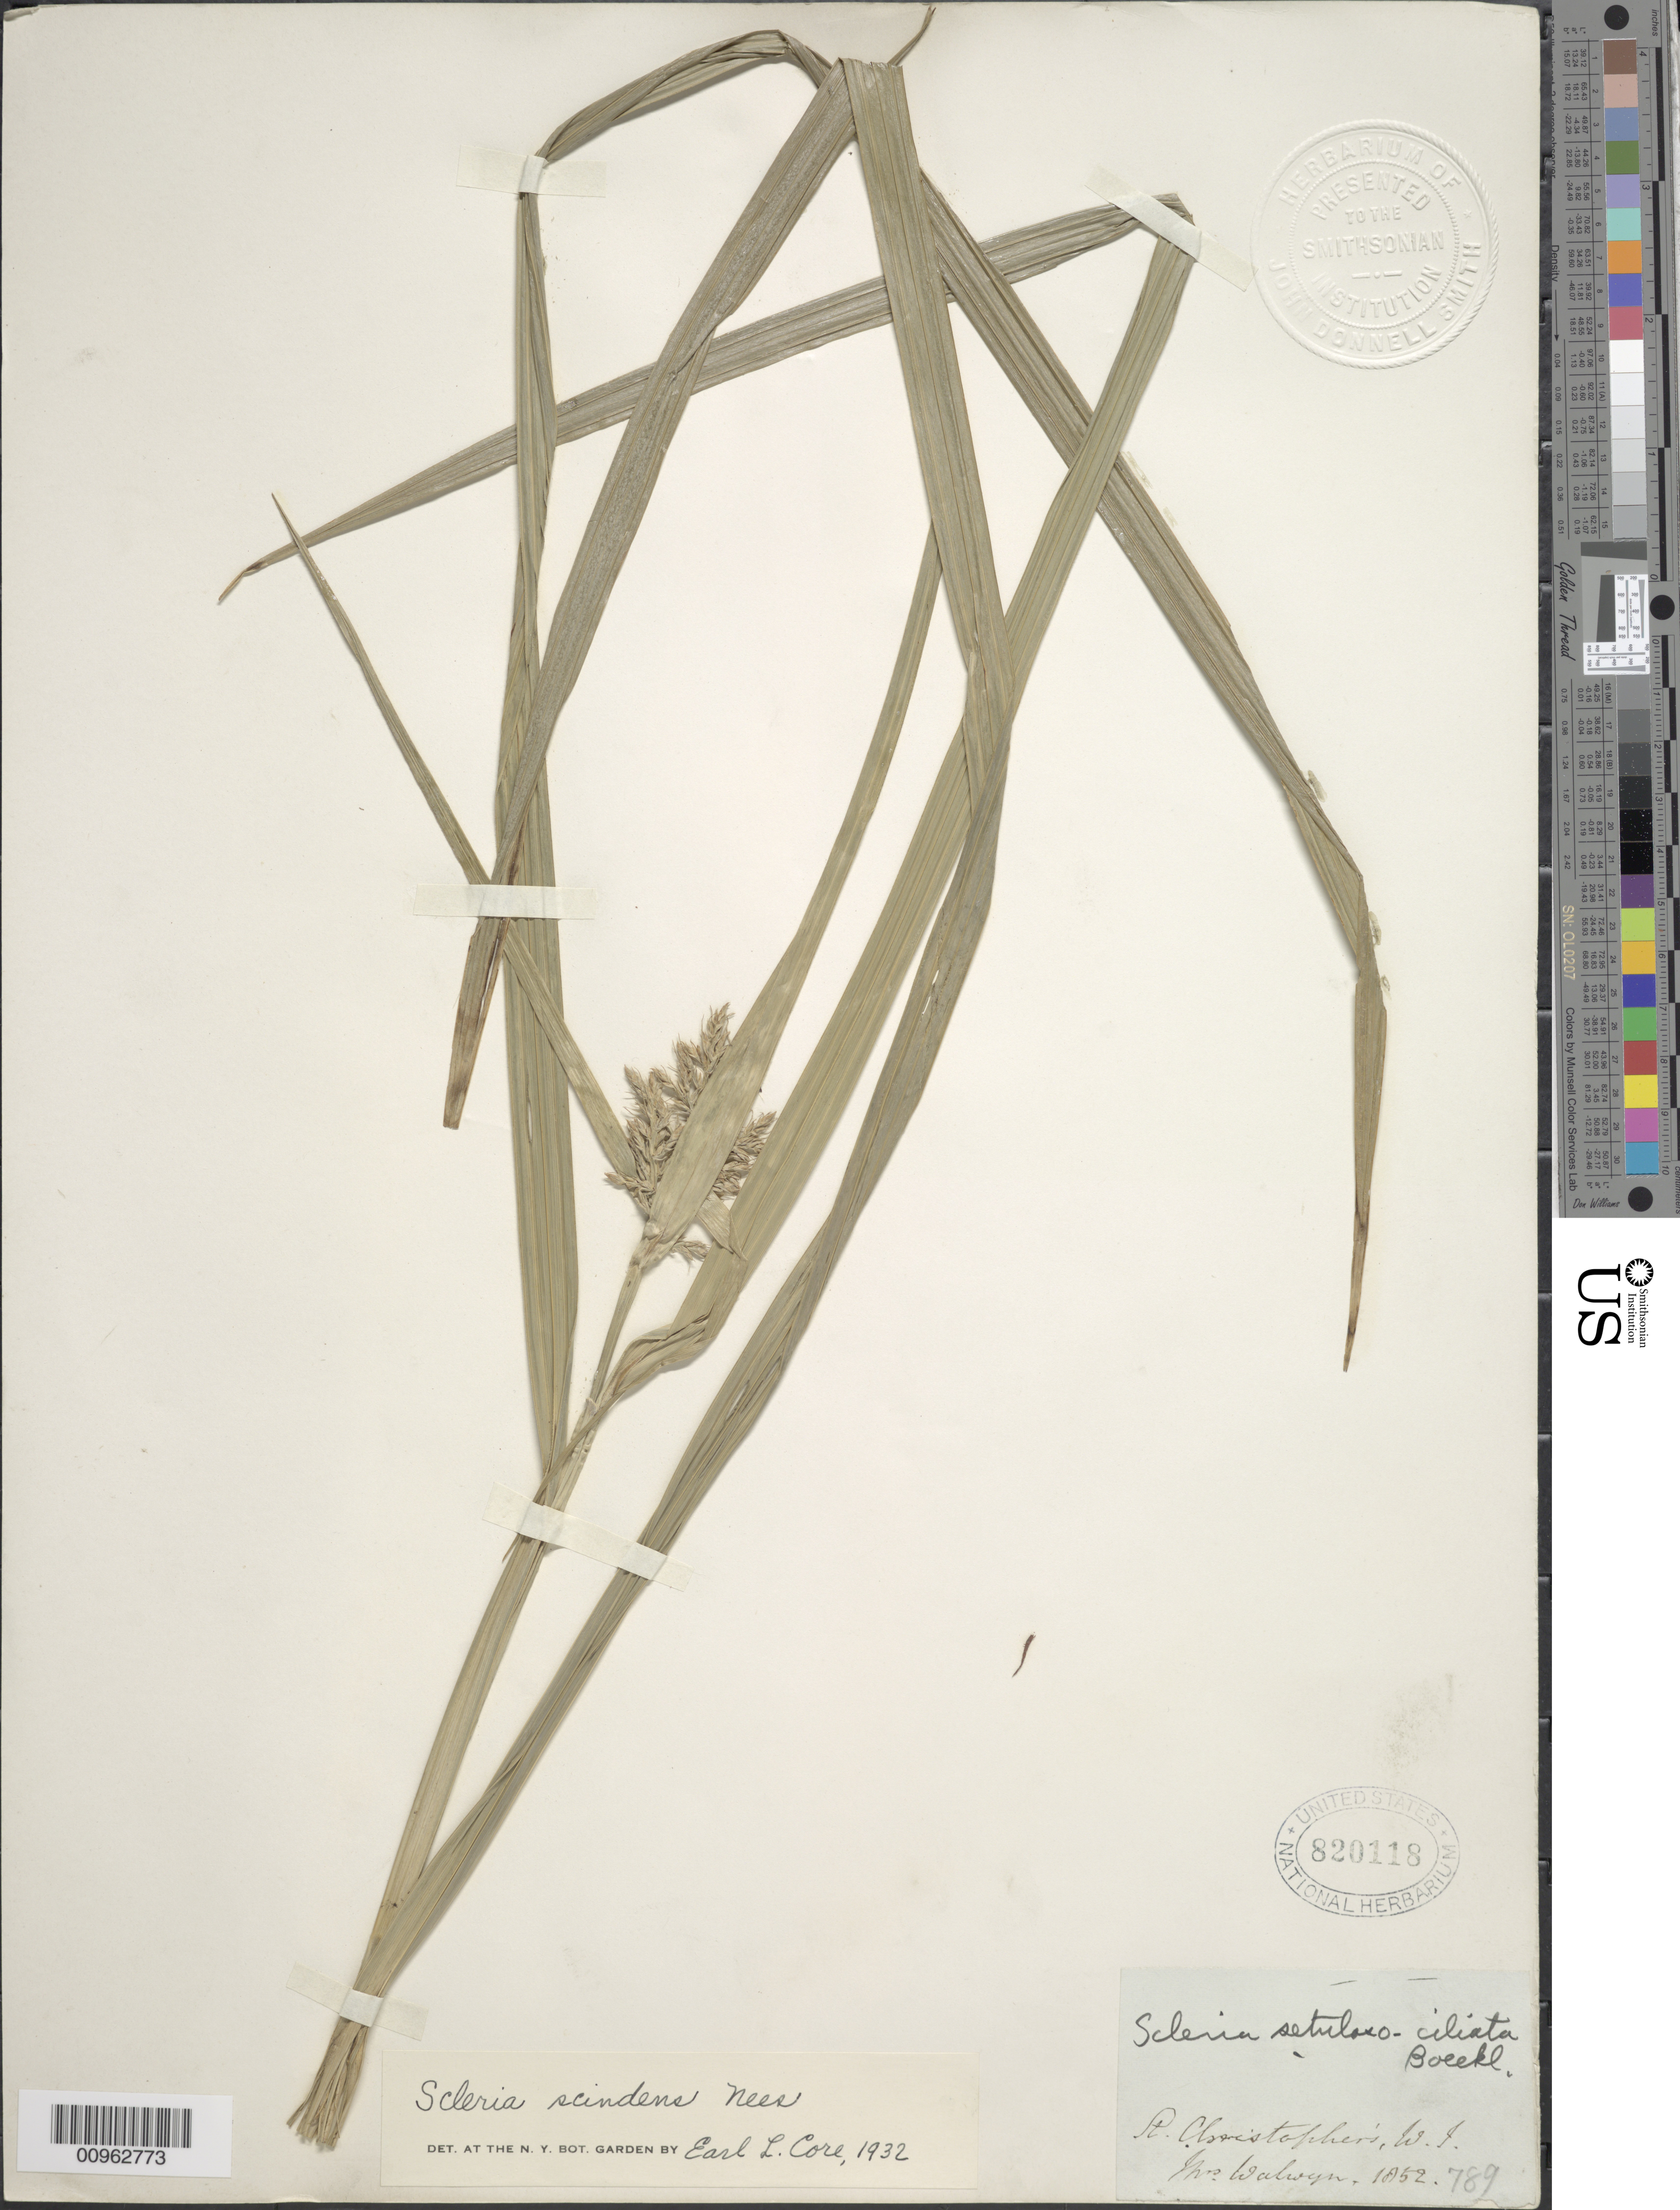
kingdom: Plantae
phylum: Tracheophyta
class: Liliopsida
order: Poales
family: Cyperaceae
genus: Scleria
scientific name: Scleria chlorantha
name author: Boeckeler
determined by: Strong, Mark T., (BOT), Smithsonian Institution - National Museum of Natural History (UNITED STATES)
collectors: -. Walwyn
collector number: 789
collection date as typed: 1852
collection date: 1852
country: St. Christopher-Nevis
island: St. Christopher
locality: St. Christopher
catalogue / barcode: US 820118